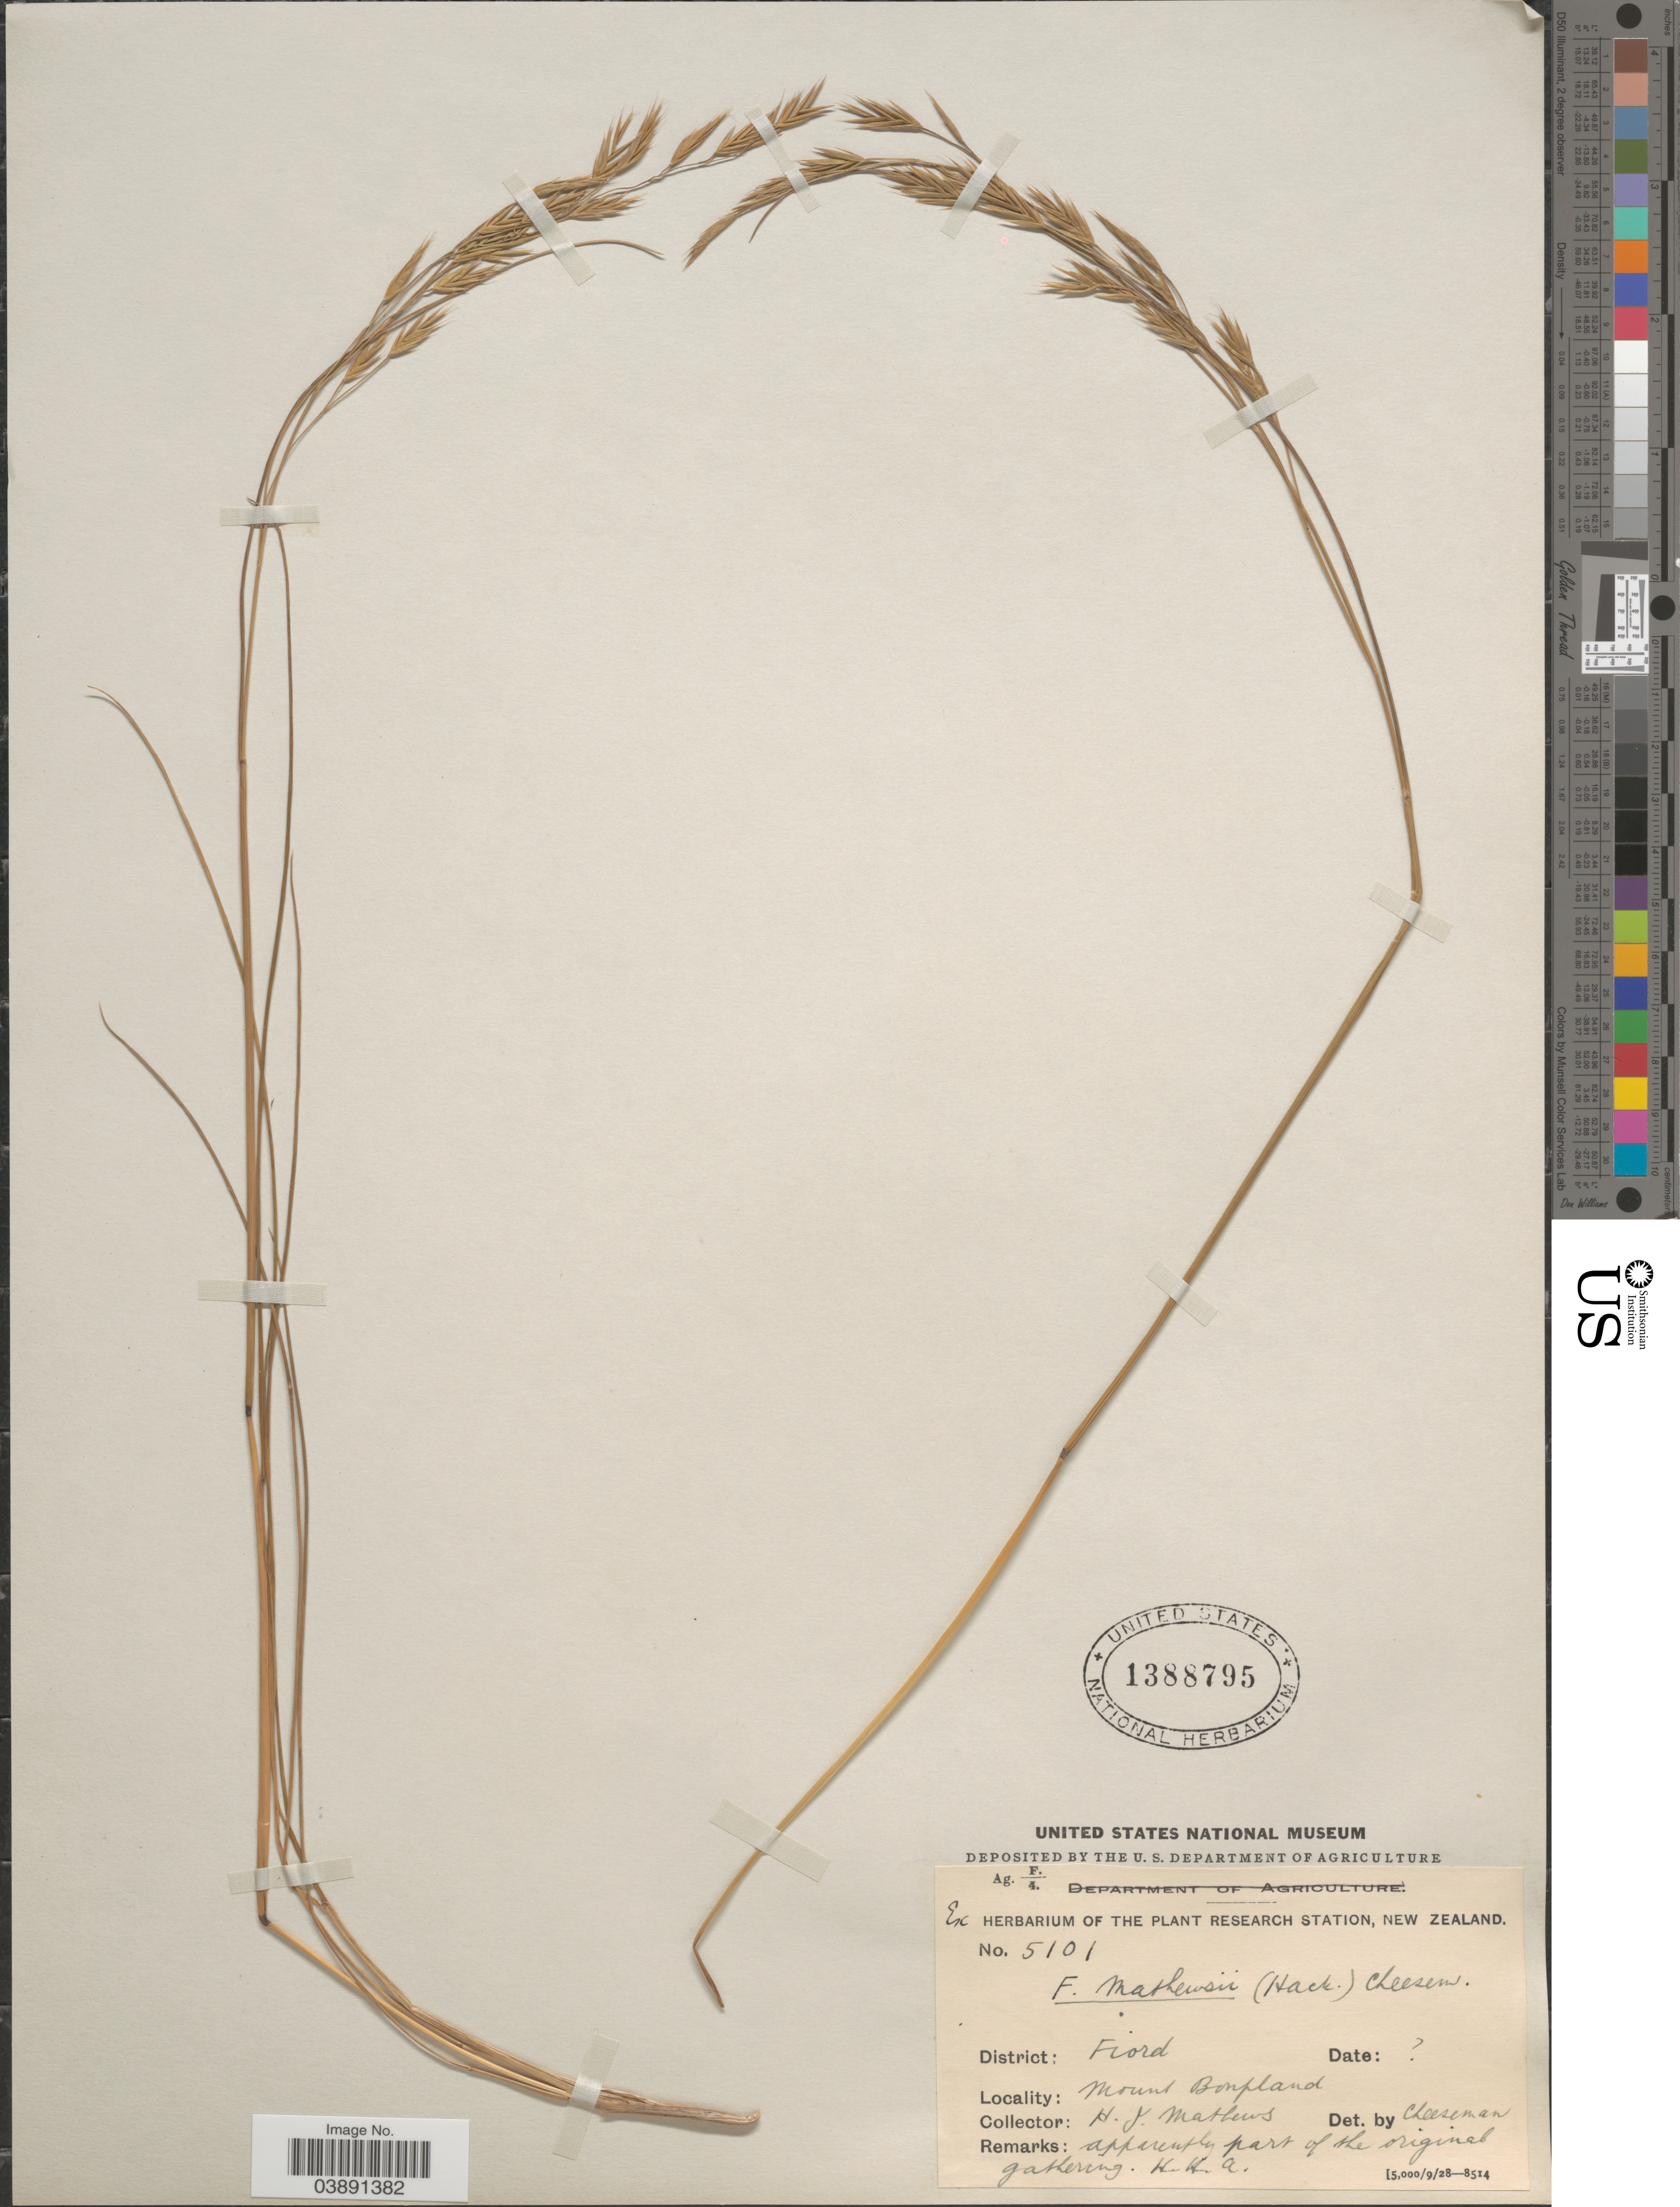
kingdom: Plantae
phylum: Tracheophyta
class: Liliopsida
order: Poales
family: Poaceae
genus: Festuca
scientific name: Festuca mattheswii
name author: (Hack.) Cheeseman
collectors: H. Mathews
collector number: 5101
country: New Zealand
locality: District: Fiord. Mount Bonpland.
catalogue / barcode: US 1388795